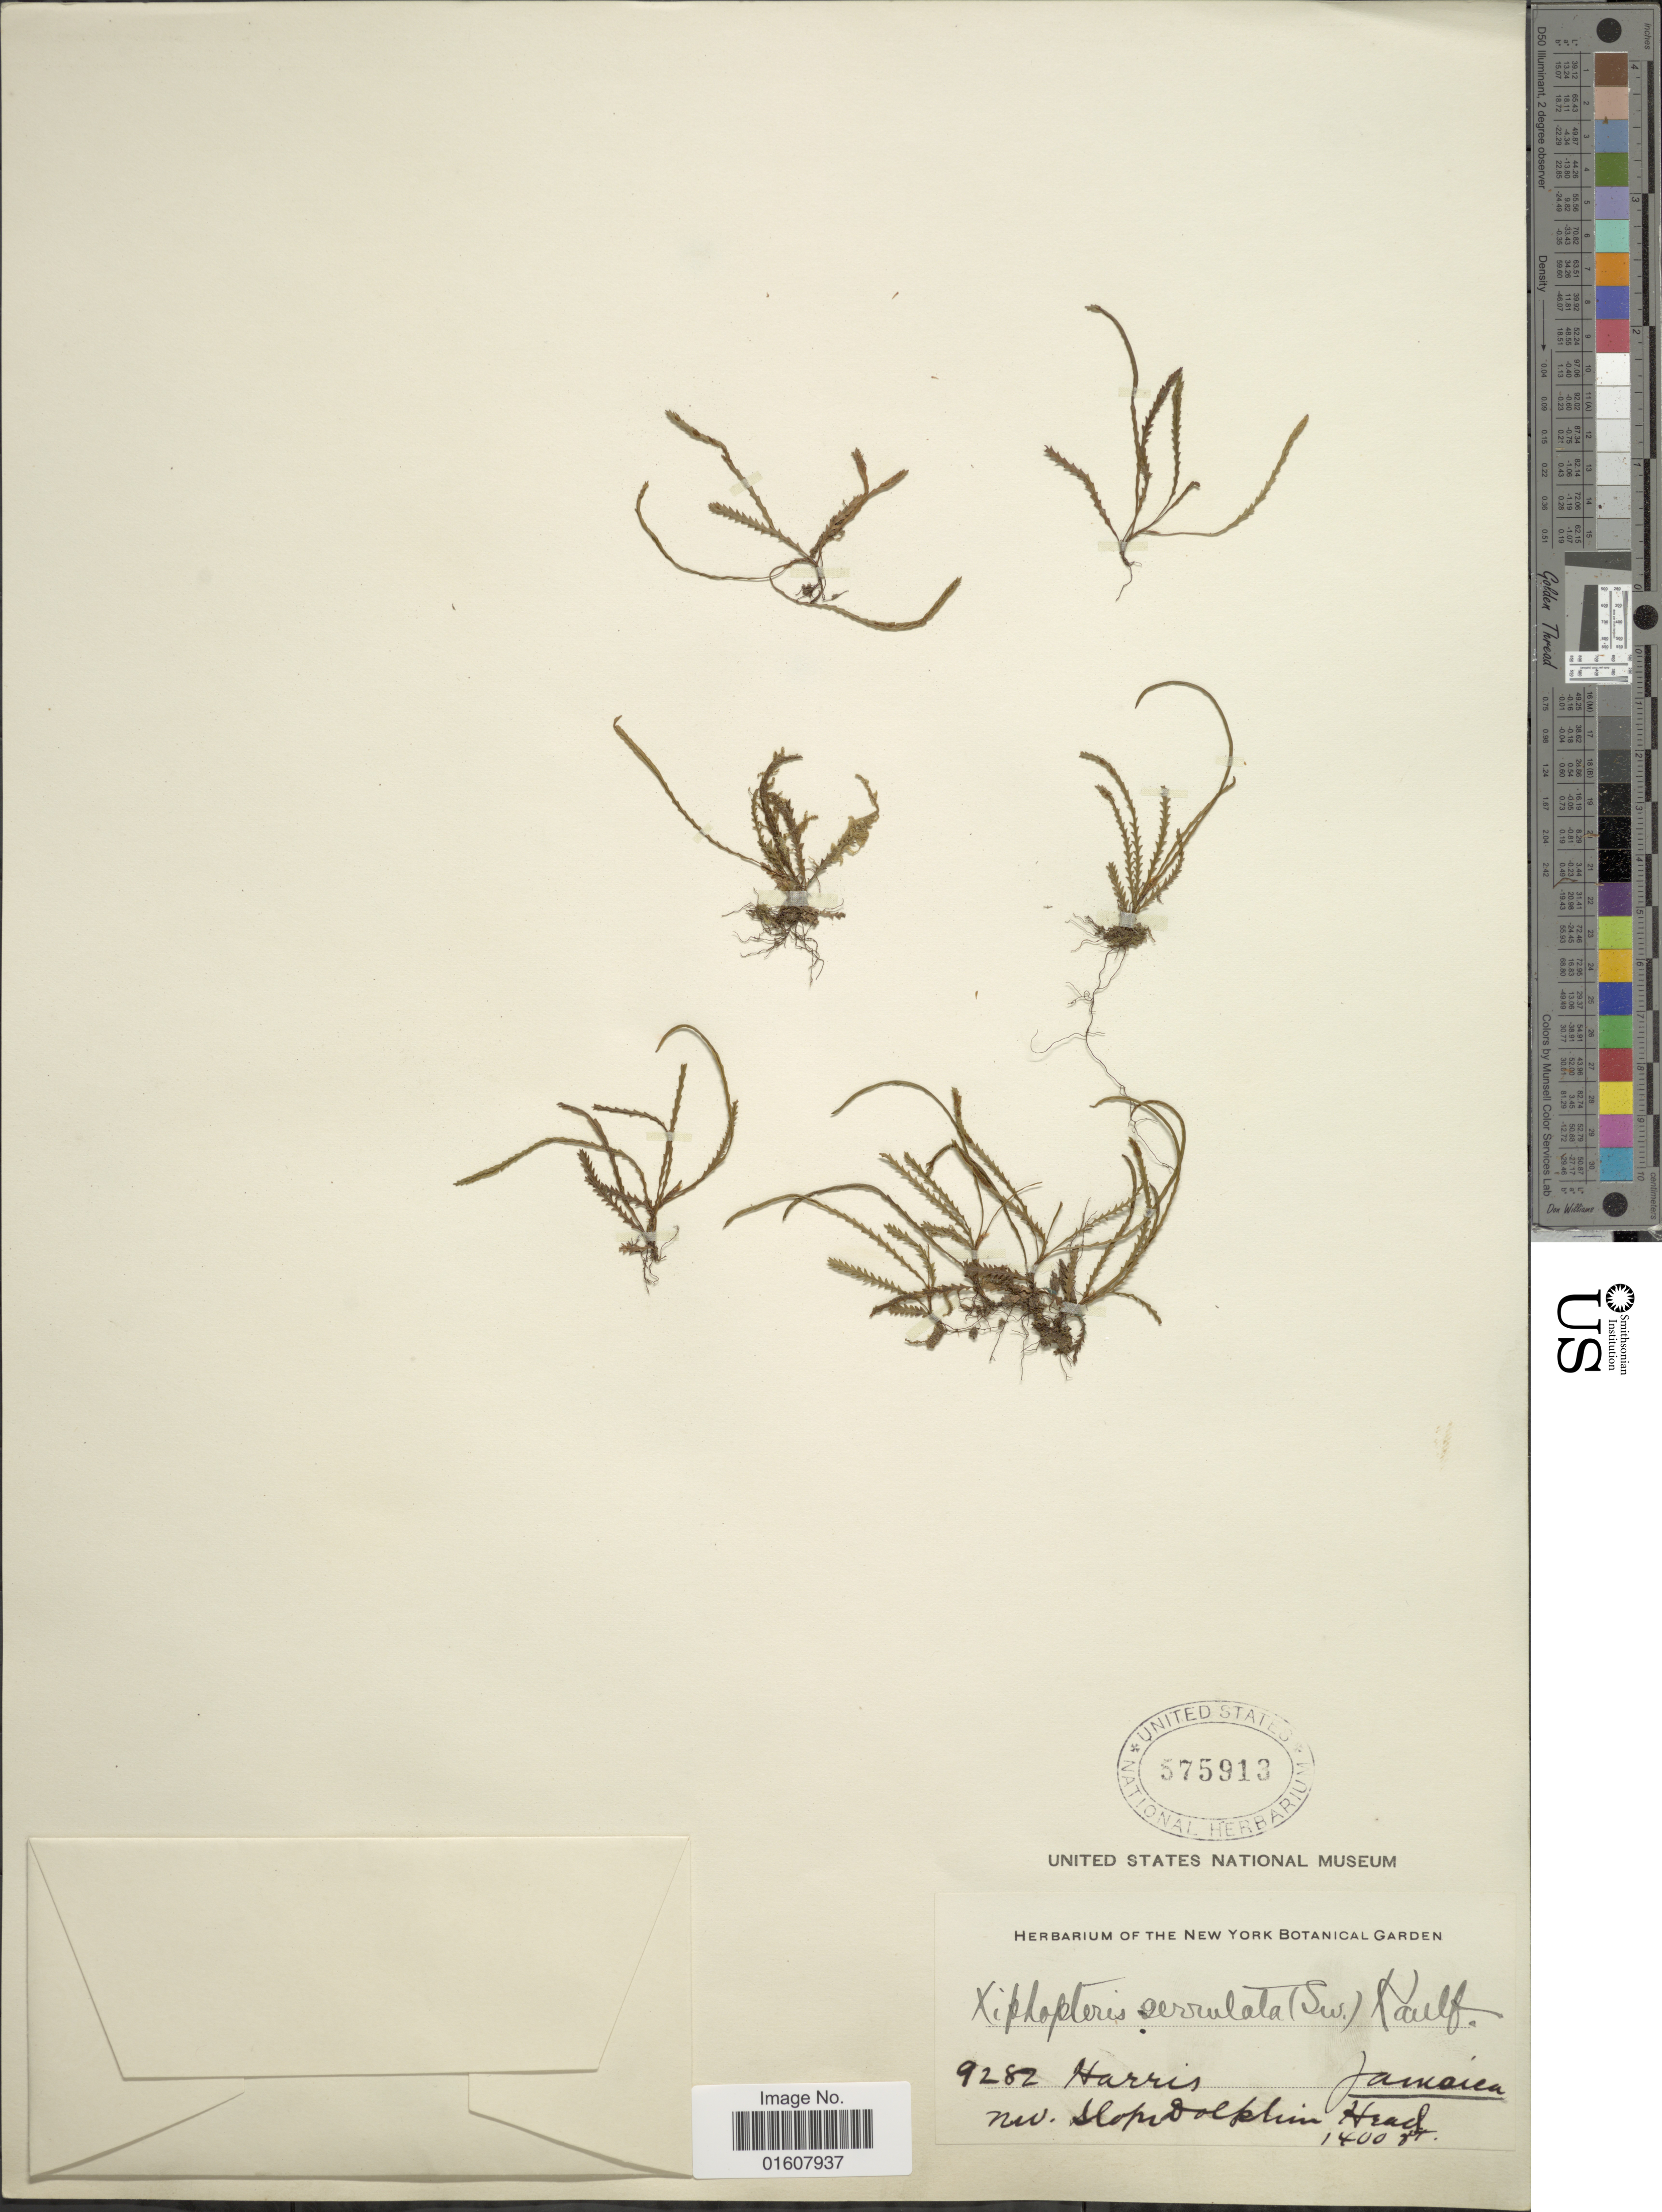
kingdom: Plantae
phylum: Tracheophyta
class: Polypodiopsida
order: Polypodiales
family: Polypodiaceae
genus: Cochlidium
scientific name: Cochlidium serrulatum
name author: (Sw.) L.E. Bishop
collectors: -- Harris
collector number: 9282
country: Jamaica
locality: Nw. Hopedolphin Head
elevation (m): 427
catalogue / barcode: US 575913